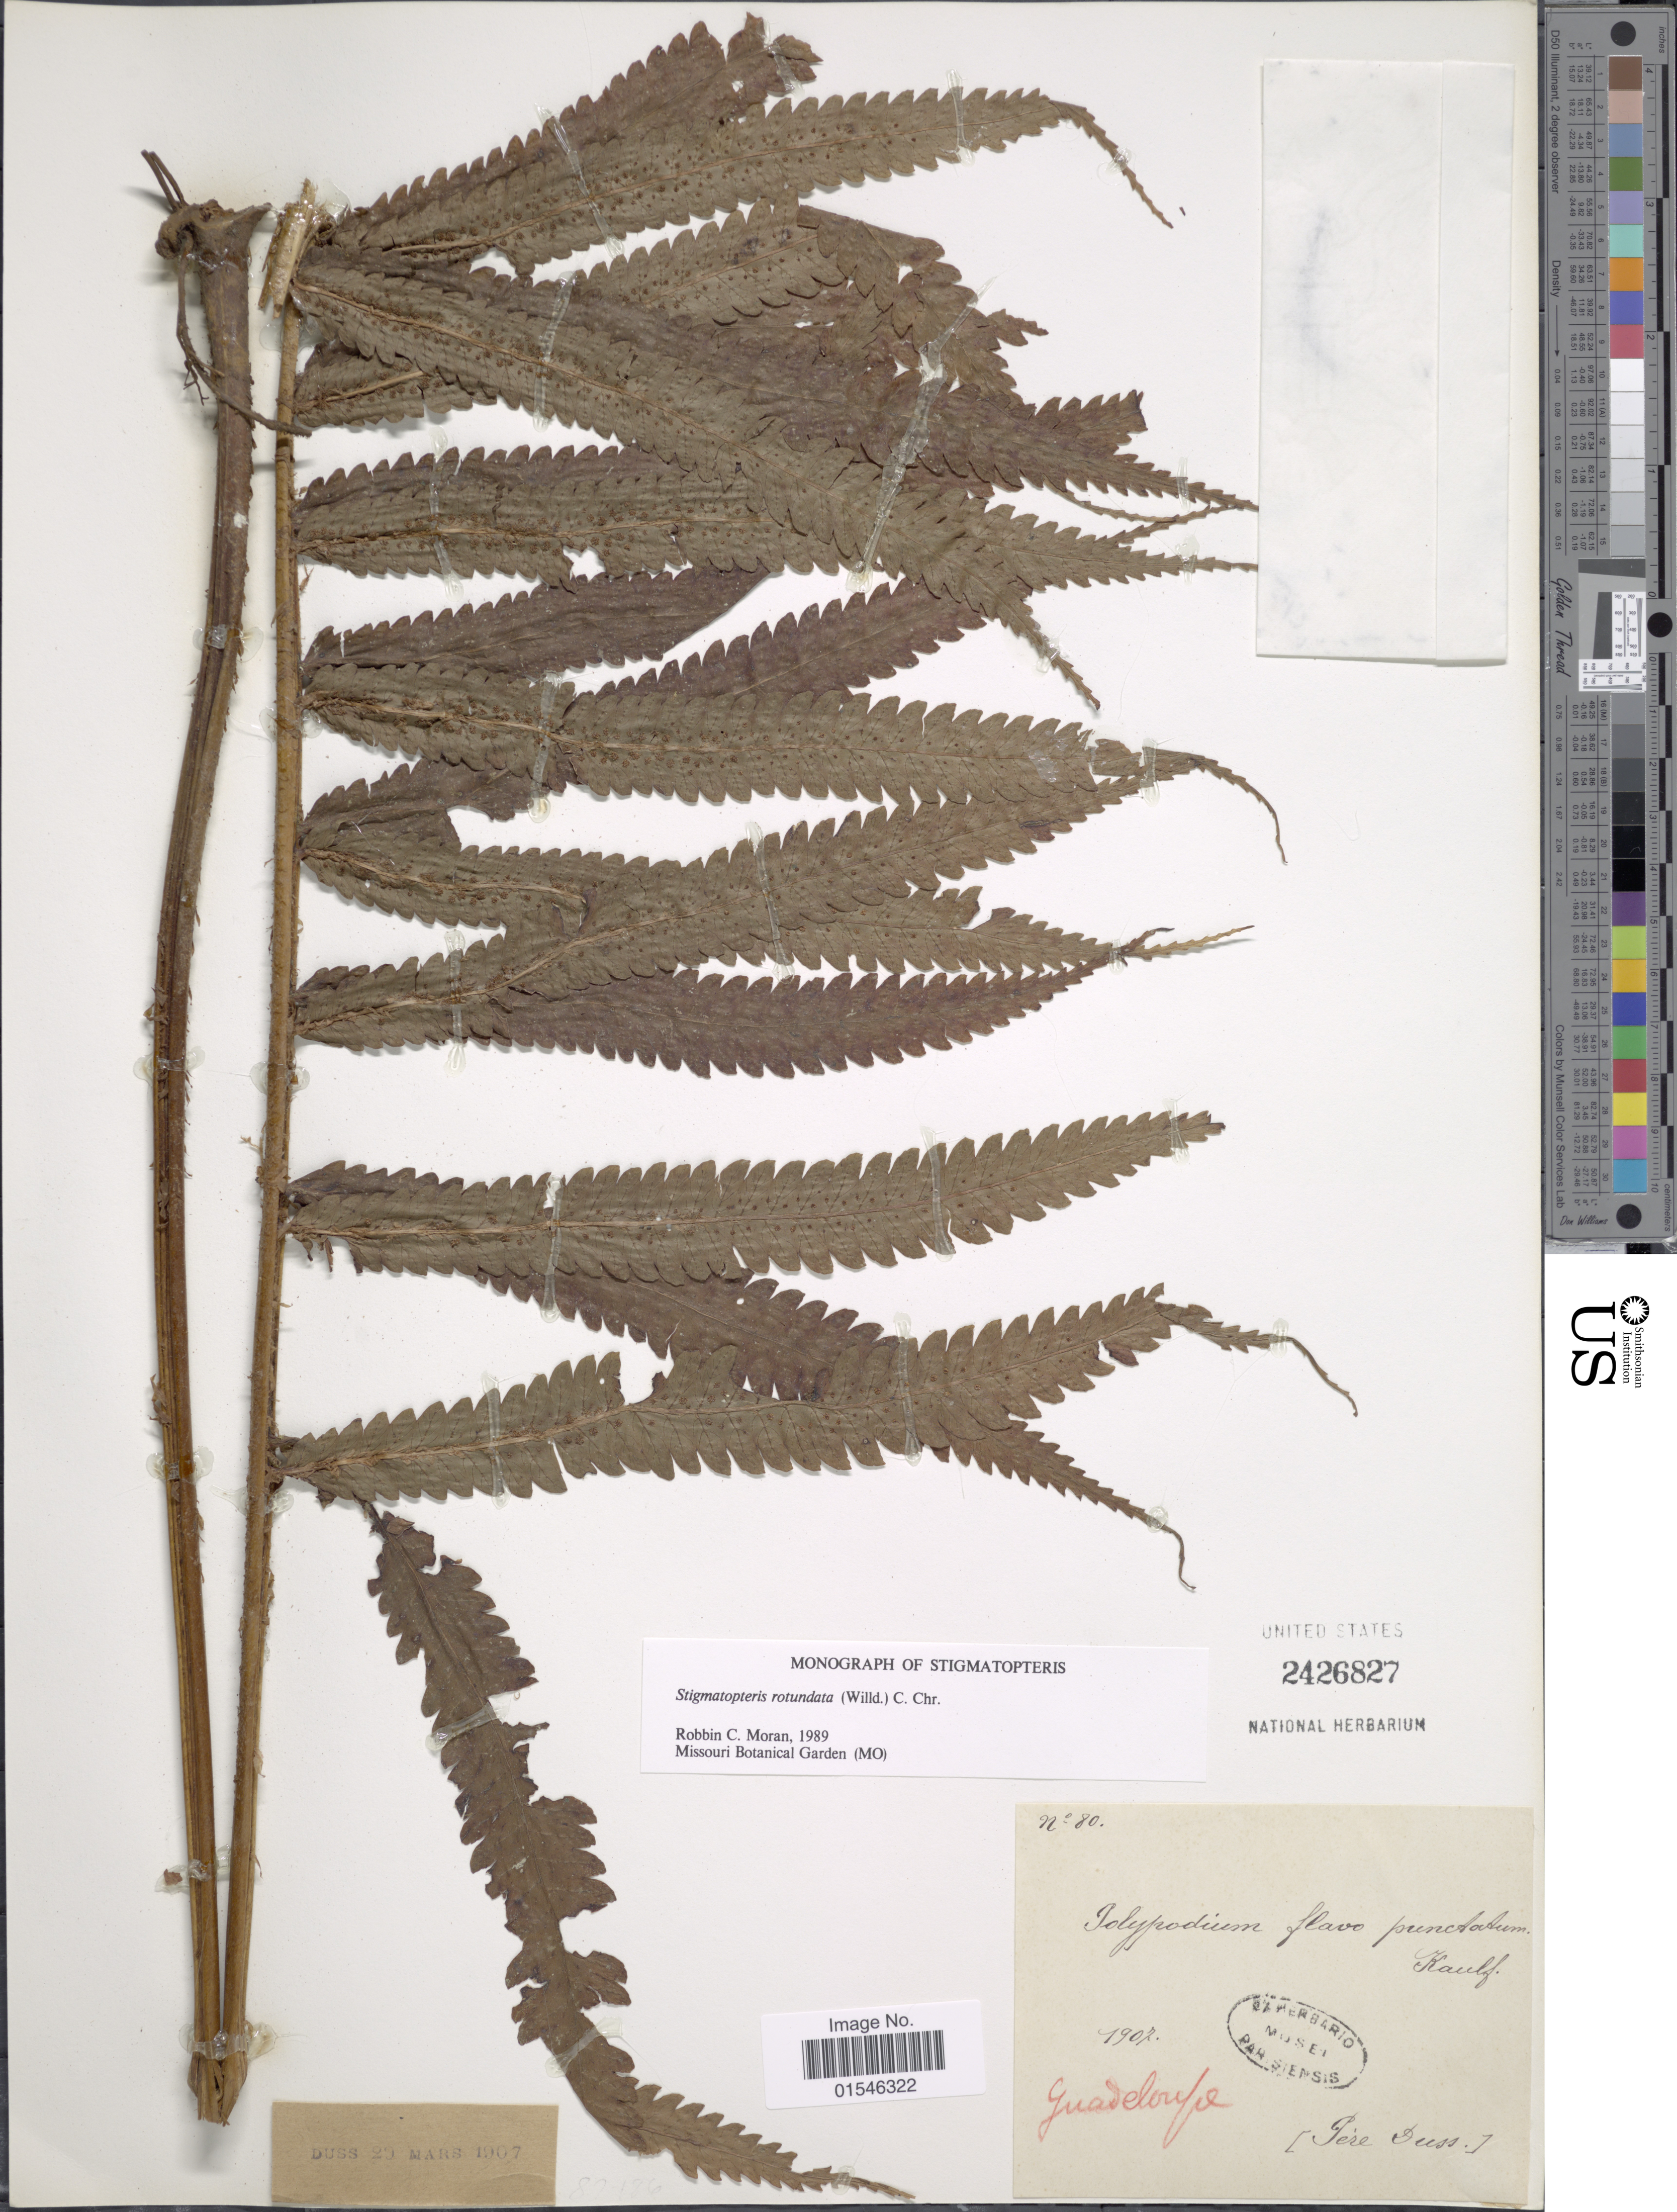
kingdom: Plantae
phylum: Tracheophyta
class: Polypodiopsida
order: Polypodiales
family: Dryopteridaceae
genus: Stigmatopteris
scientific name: Stigmatopteris rotundata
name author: (Willd.) C. Chr.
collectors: Père Duss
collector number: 80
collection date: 1907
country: Guadeloupe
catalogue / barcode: US 2426827